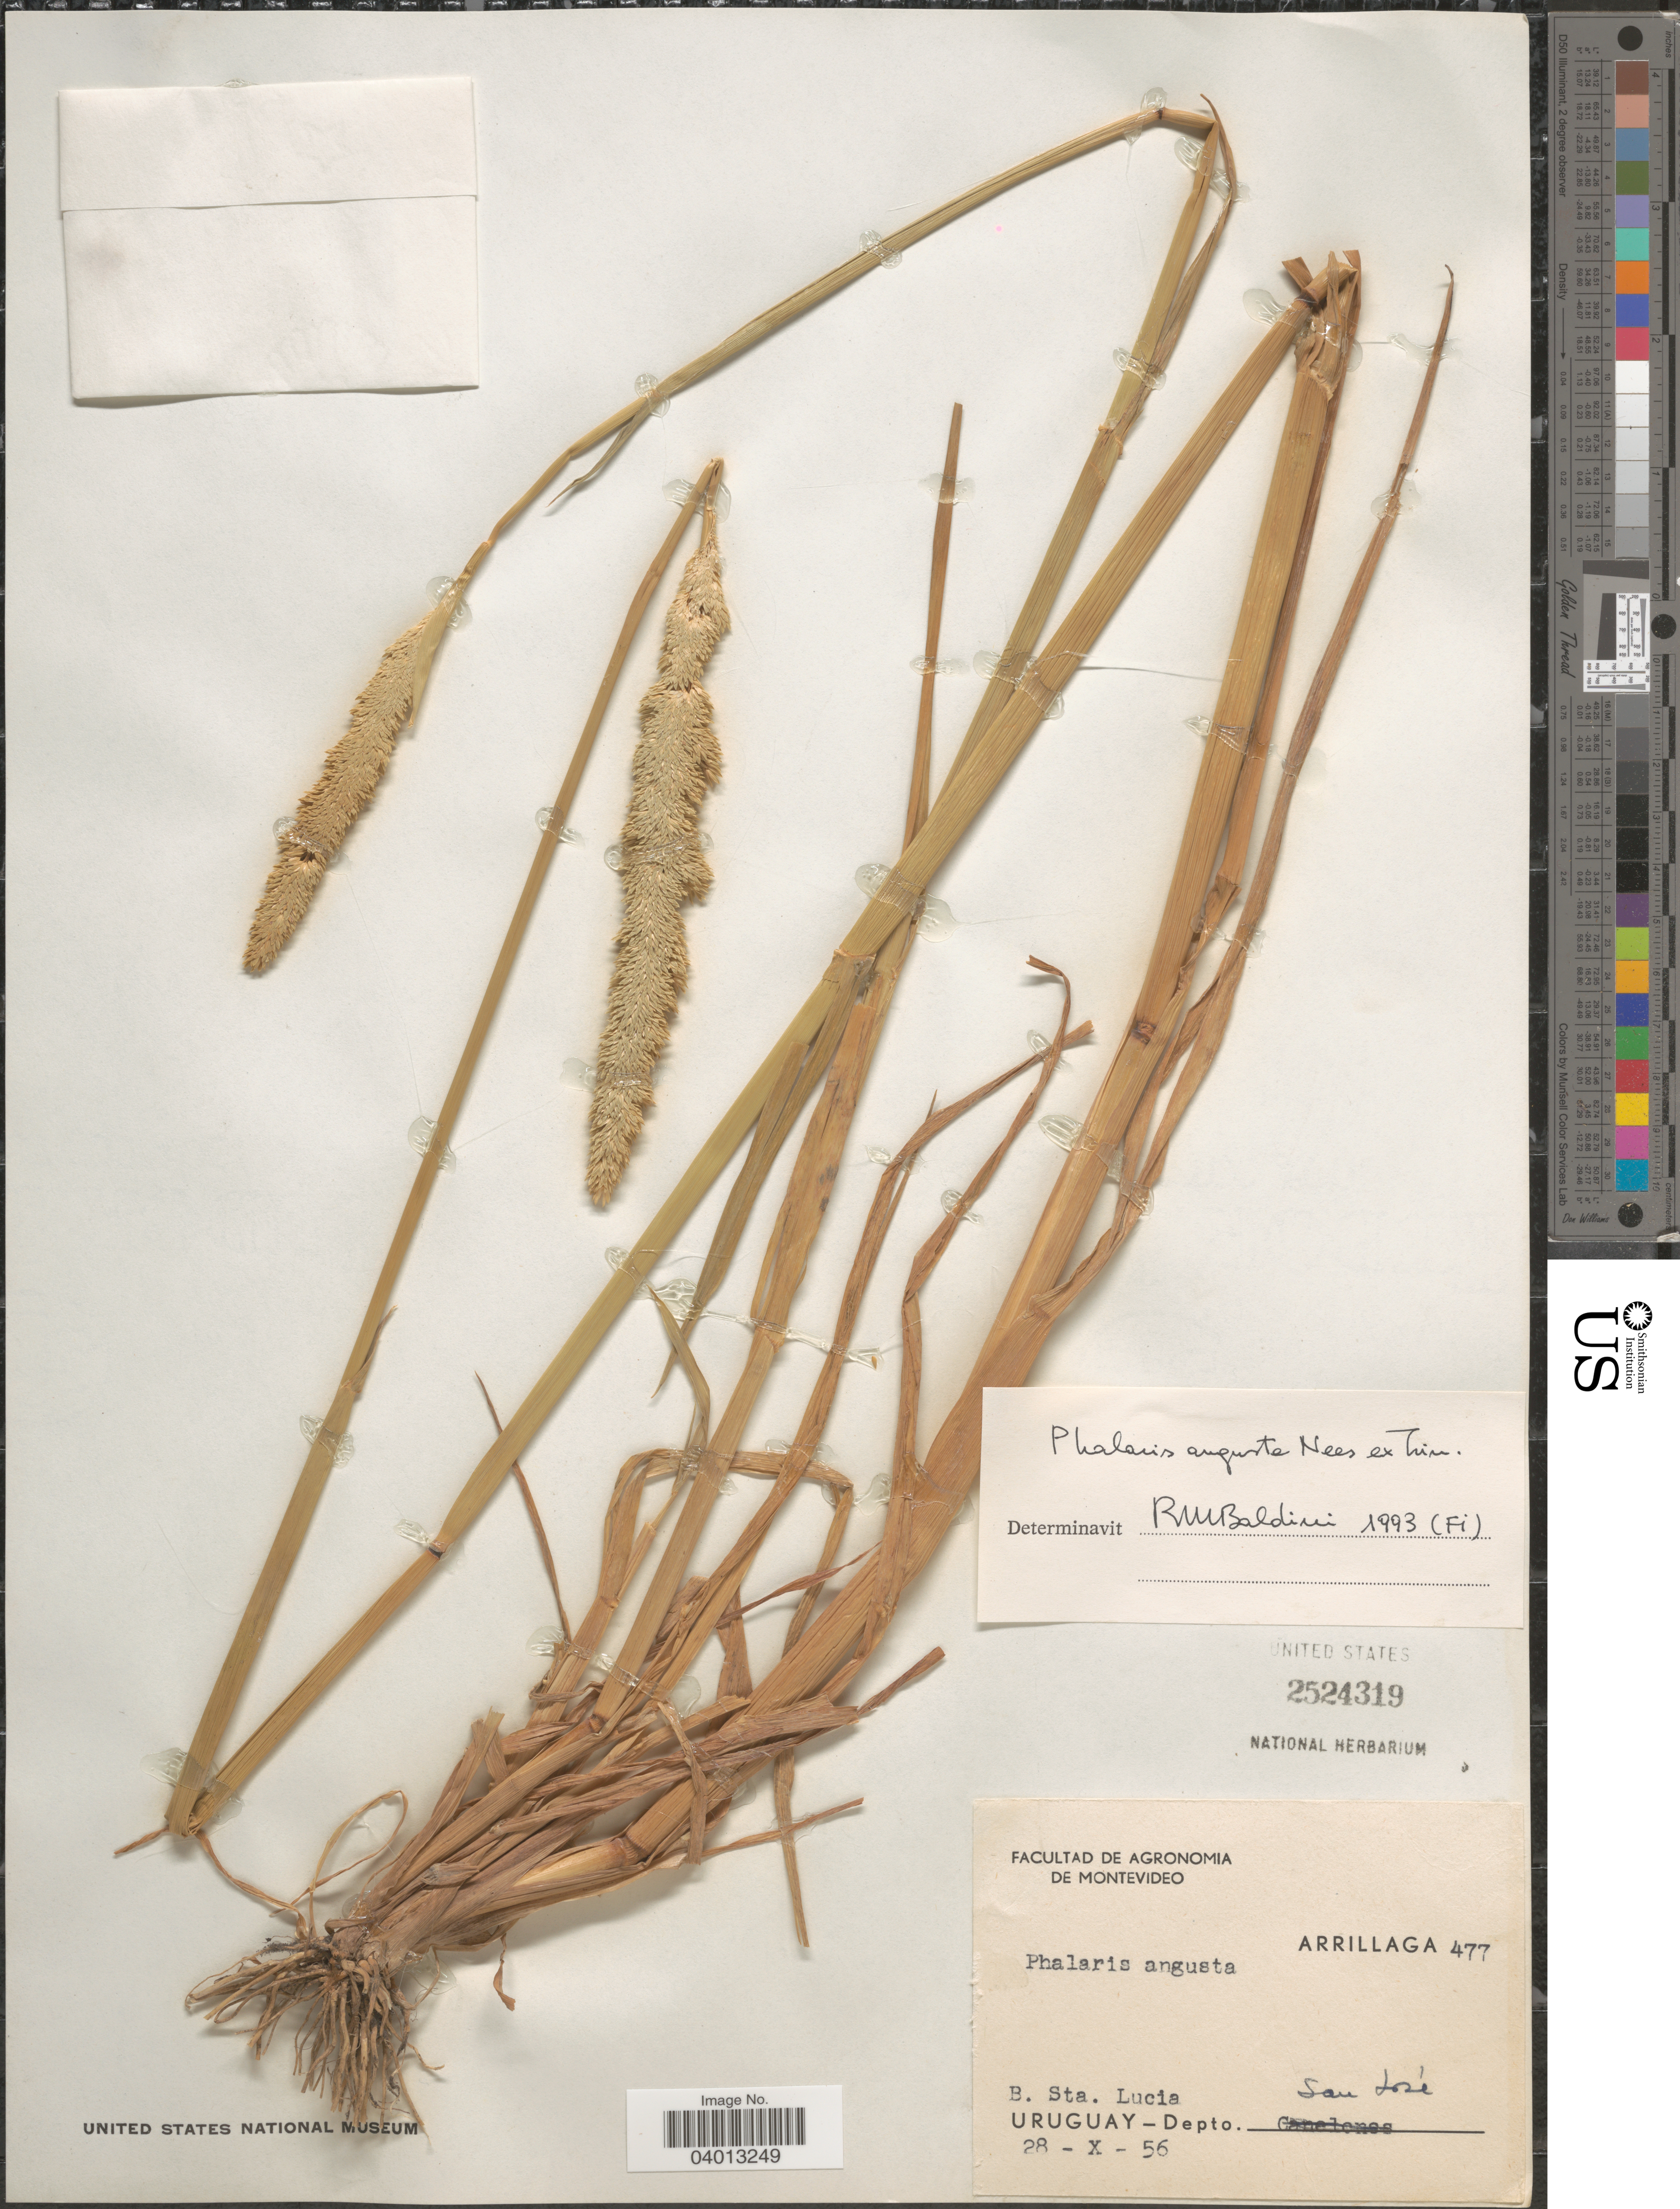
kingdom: Plantae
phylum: Tracheophyta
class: Liliopsida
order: Poales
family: Poaceae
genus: Phalaris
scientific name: Phalaris angusta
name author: Nees ex Trin.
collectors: Arrillaga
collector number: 477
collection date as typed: Transcribed d/m/y: 28/10/56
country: Uruguay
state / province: San Jose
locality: B. Sta. Lucia. Depto. San José.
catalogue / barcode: US 2524319